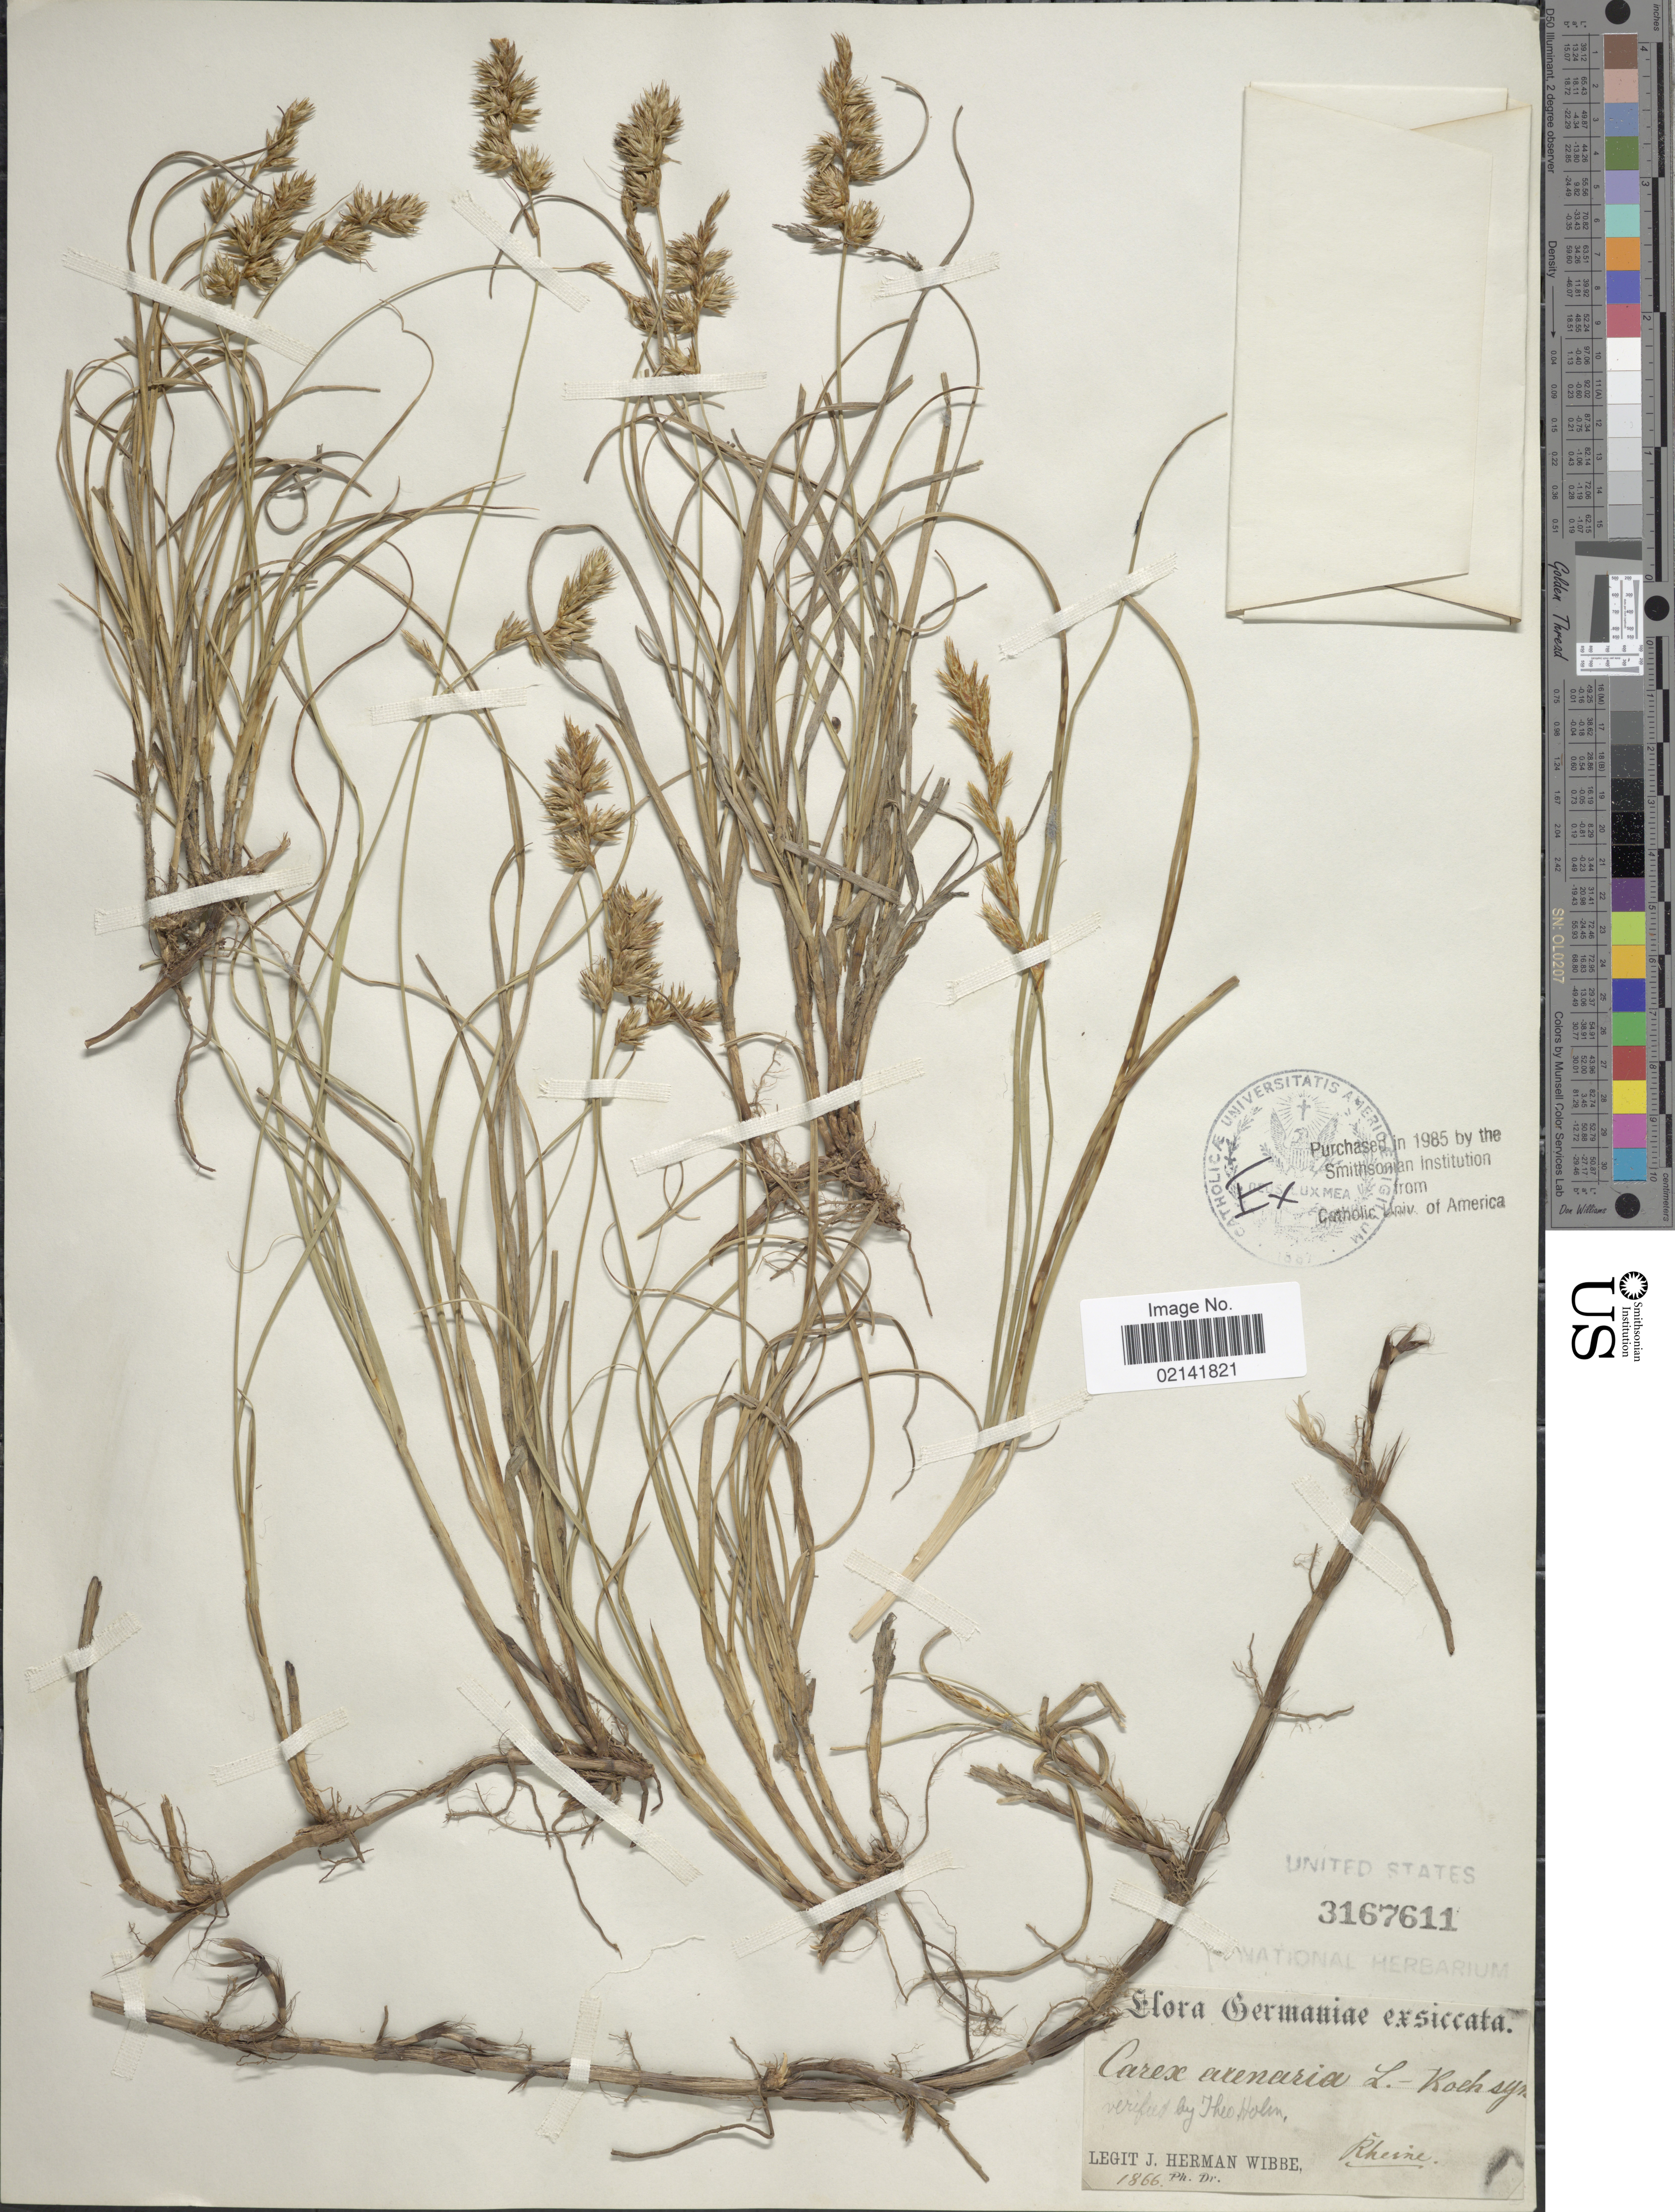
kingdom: Plantae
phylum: Tracheophyta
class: Liliopsida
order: Poales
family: Cyperaceae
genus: Carex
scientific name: Carex arenaria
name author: L.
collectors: J. Wibbe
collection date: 1866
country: Germany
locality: Germaniae. Rheine.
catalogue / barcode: US 3167611